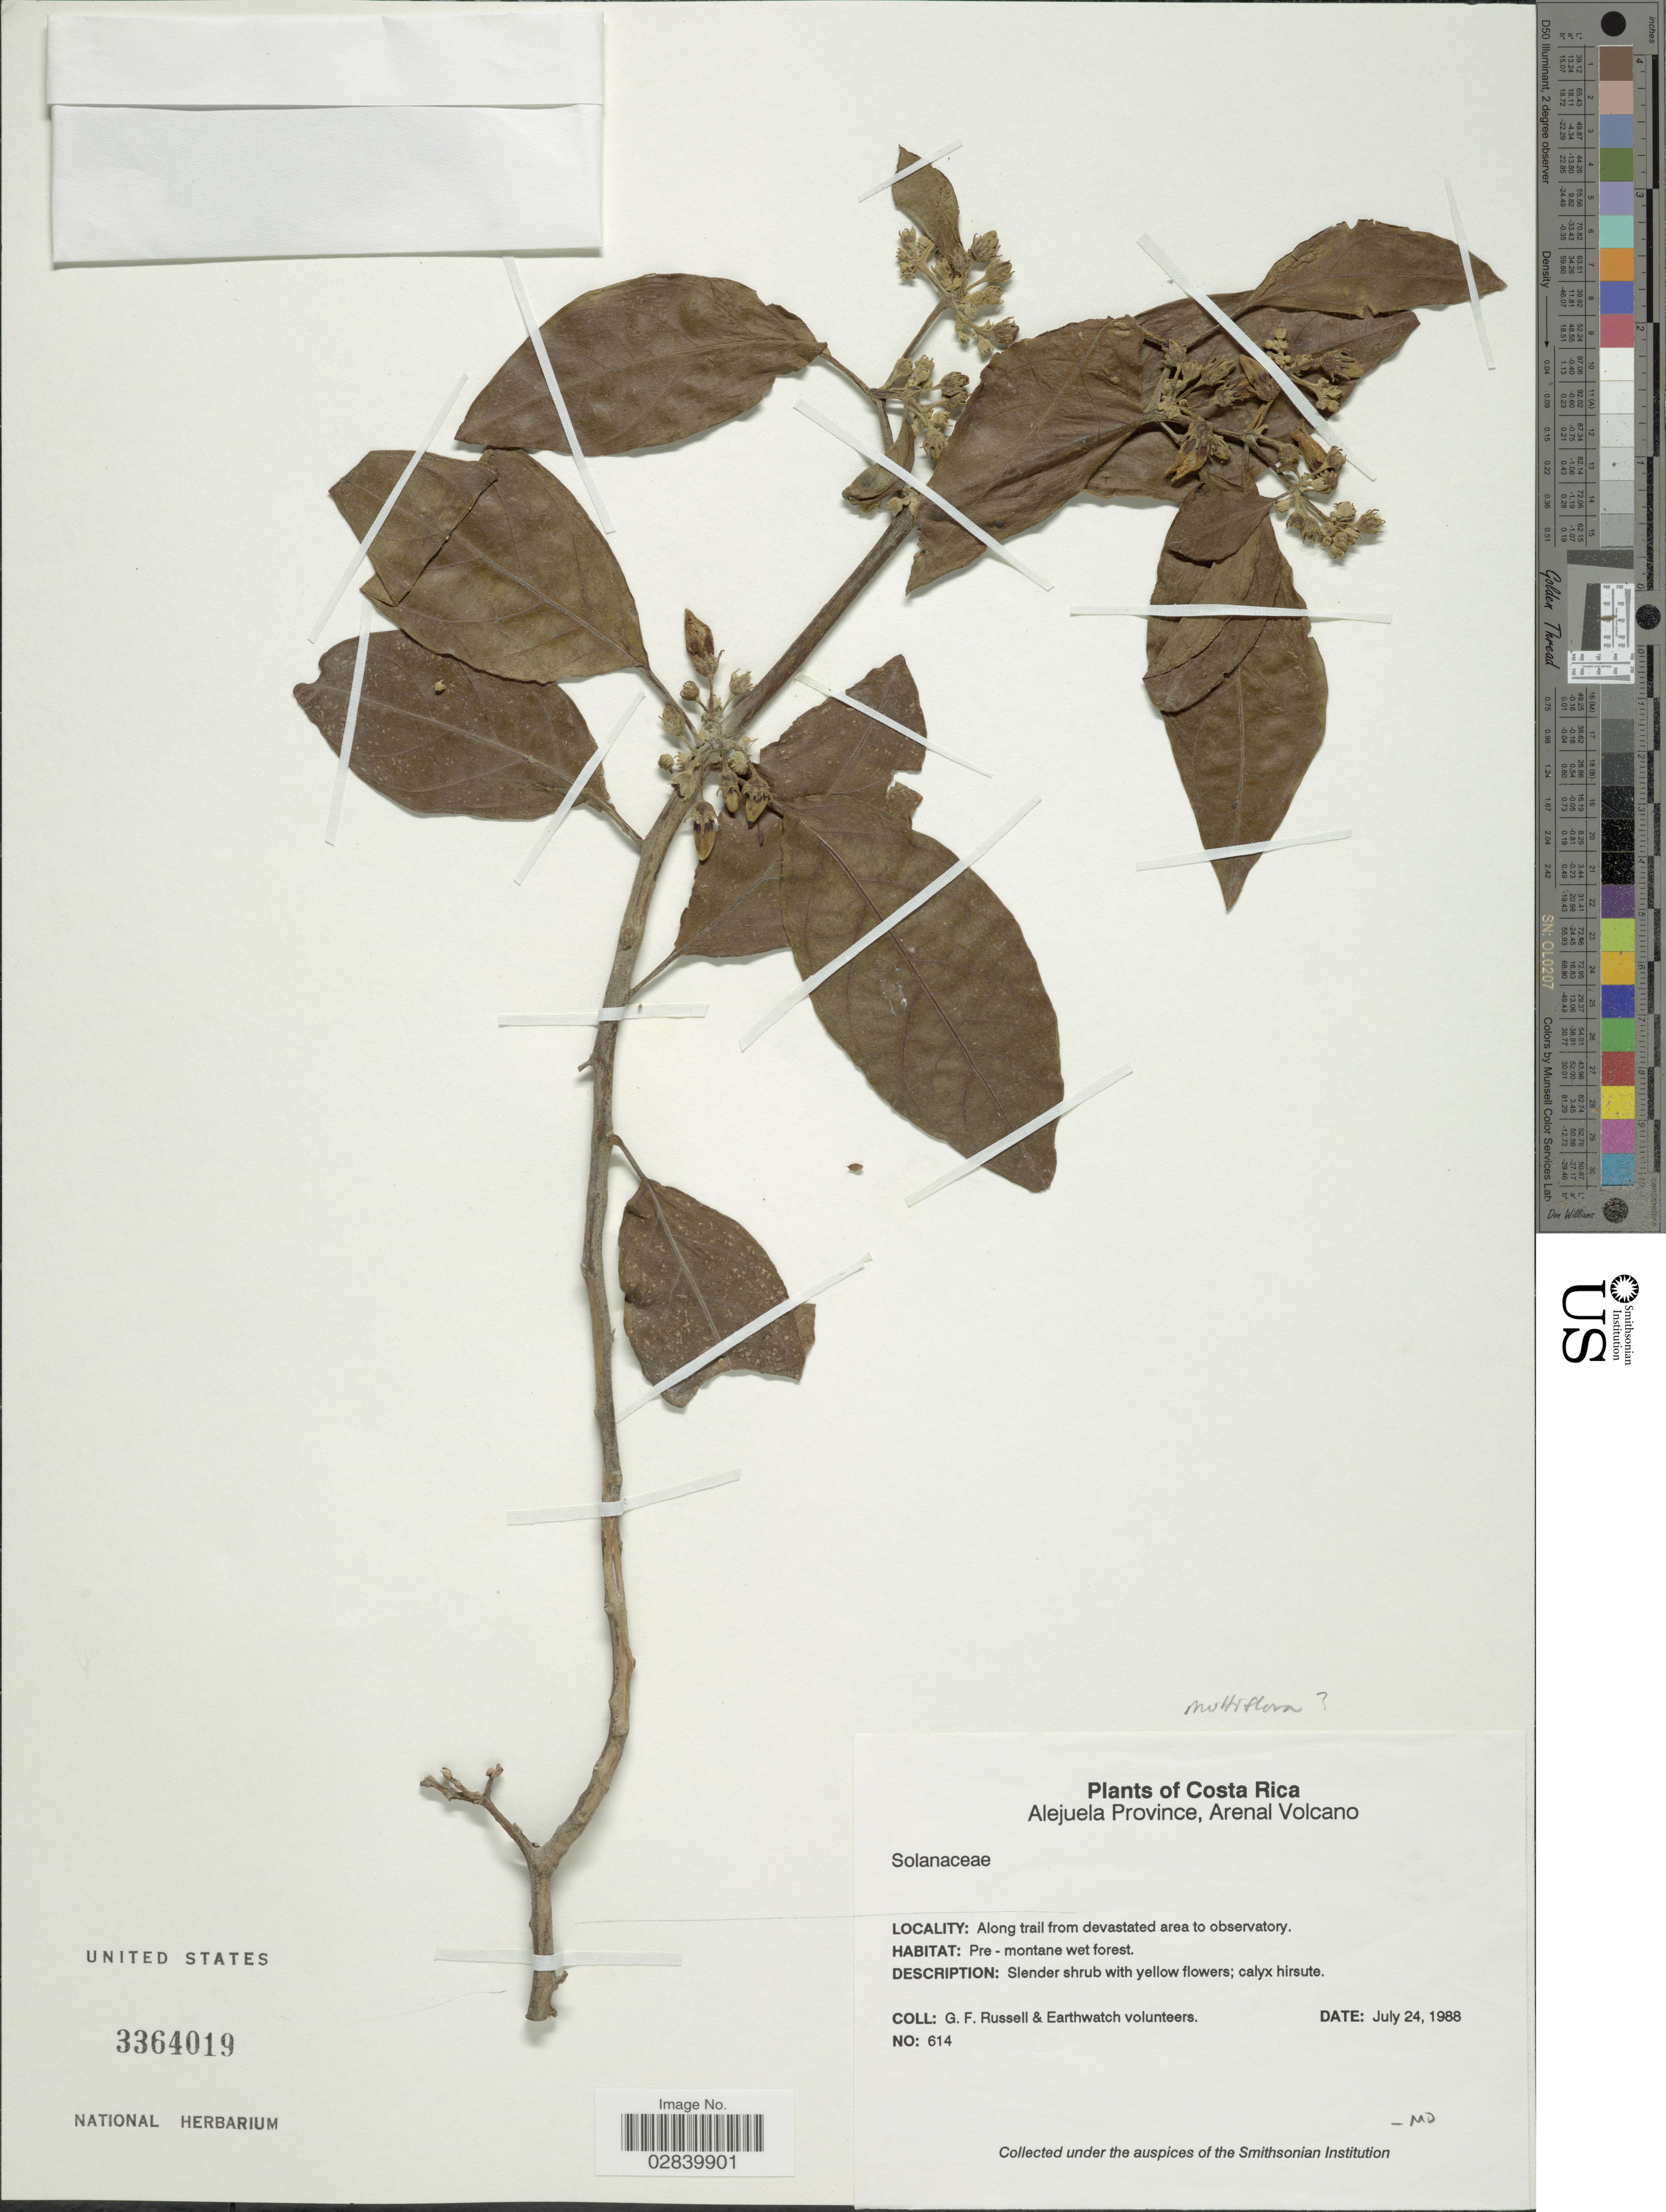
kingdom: Plantae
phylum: Tracheophyta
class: Magnoliopsida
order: Solanales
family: Solanaceae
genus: Lycianthes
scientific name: Lycianthes multiflora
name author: Bitter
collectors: G. Russell & Earthwatch Volunteers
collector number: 614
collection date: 1988-07-24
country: Costa Rica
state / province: Alajuela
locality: Alejuela Province, Arenal Volcano. Along trail from devastated area to observatory.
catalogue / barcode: US 3364019